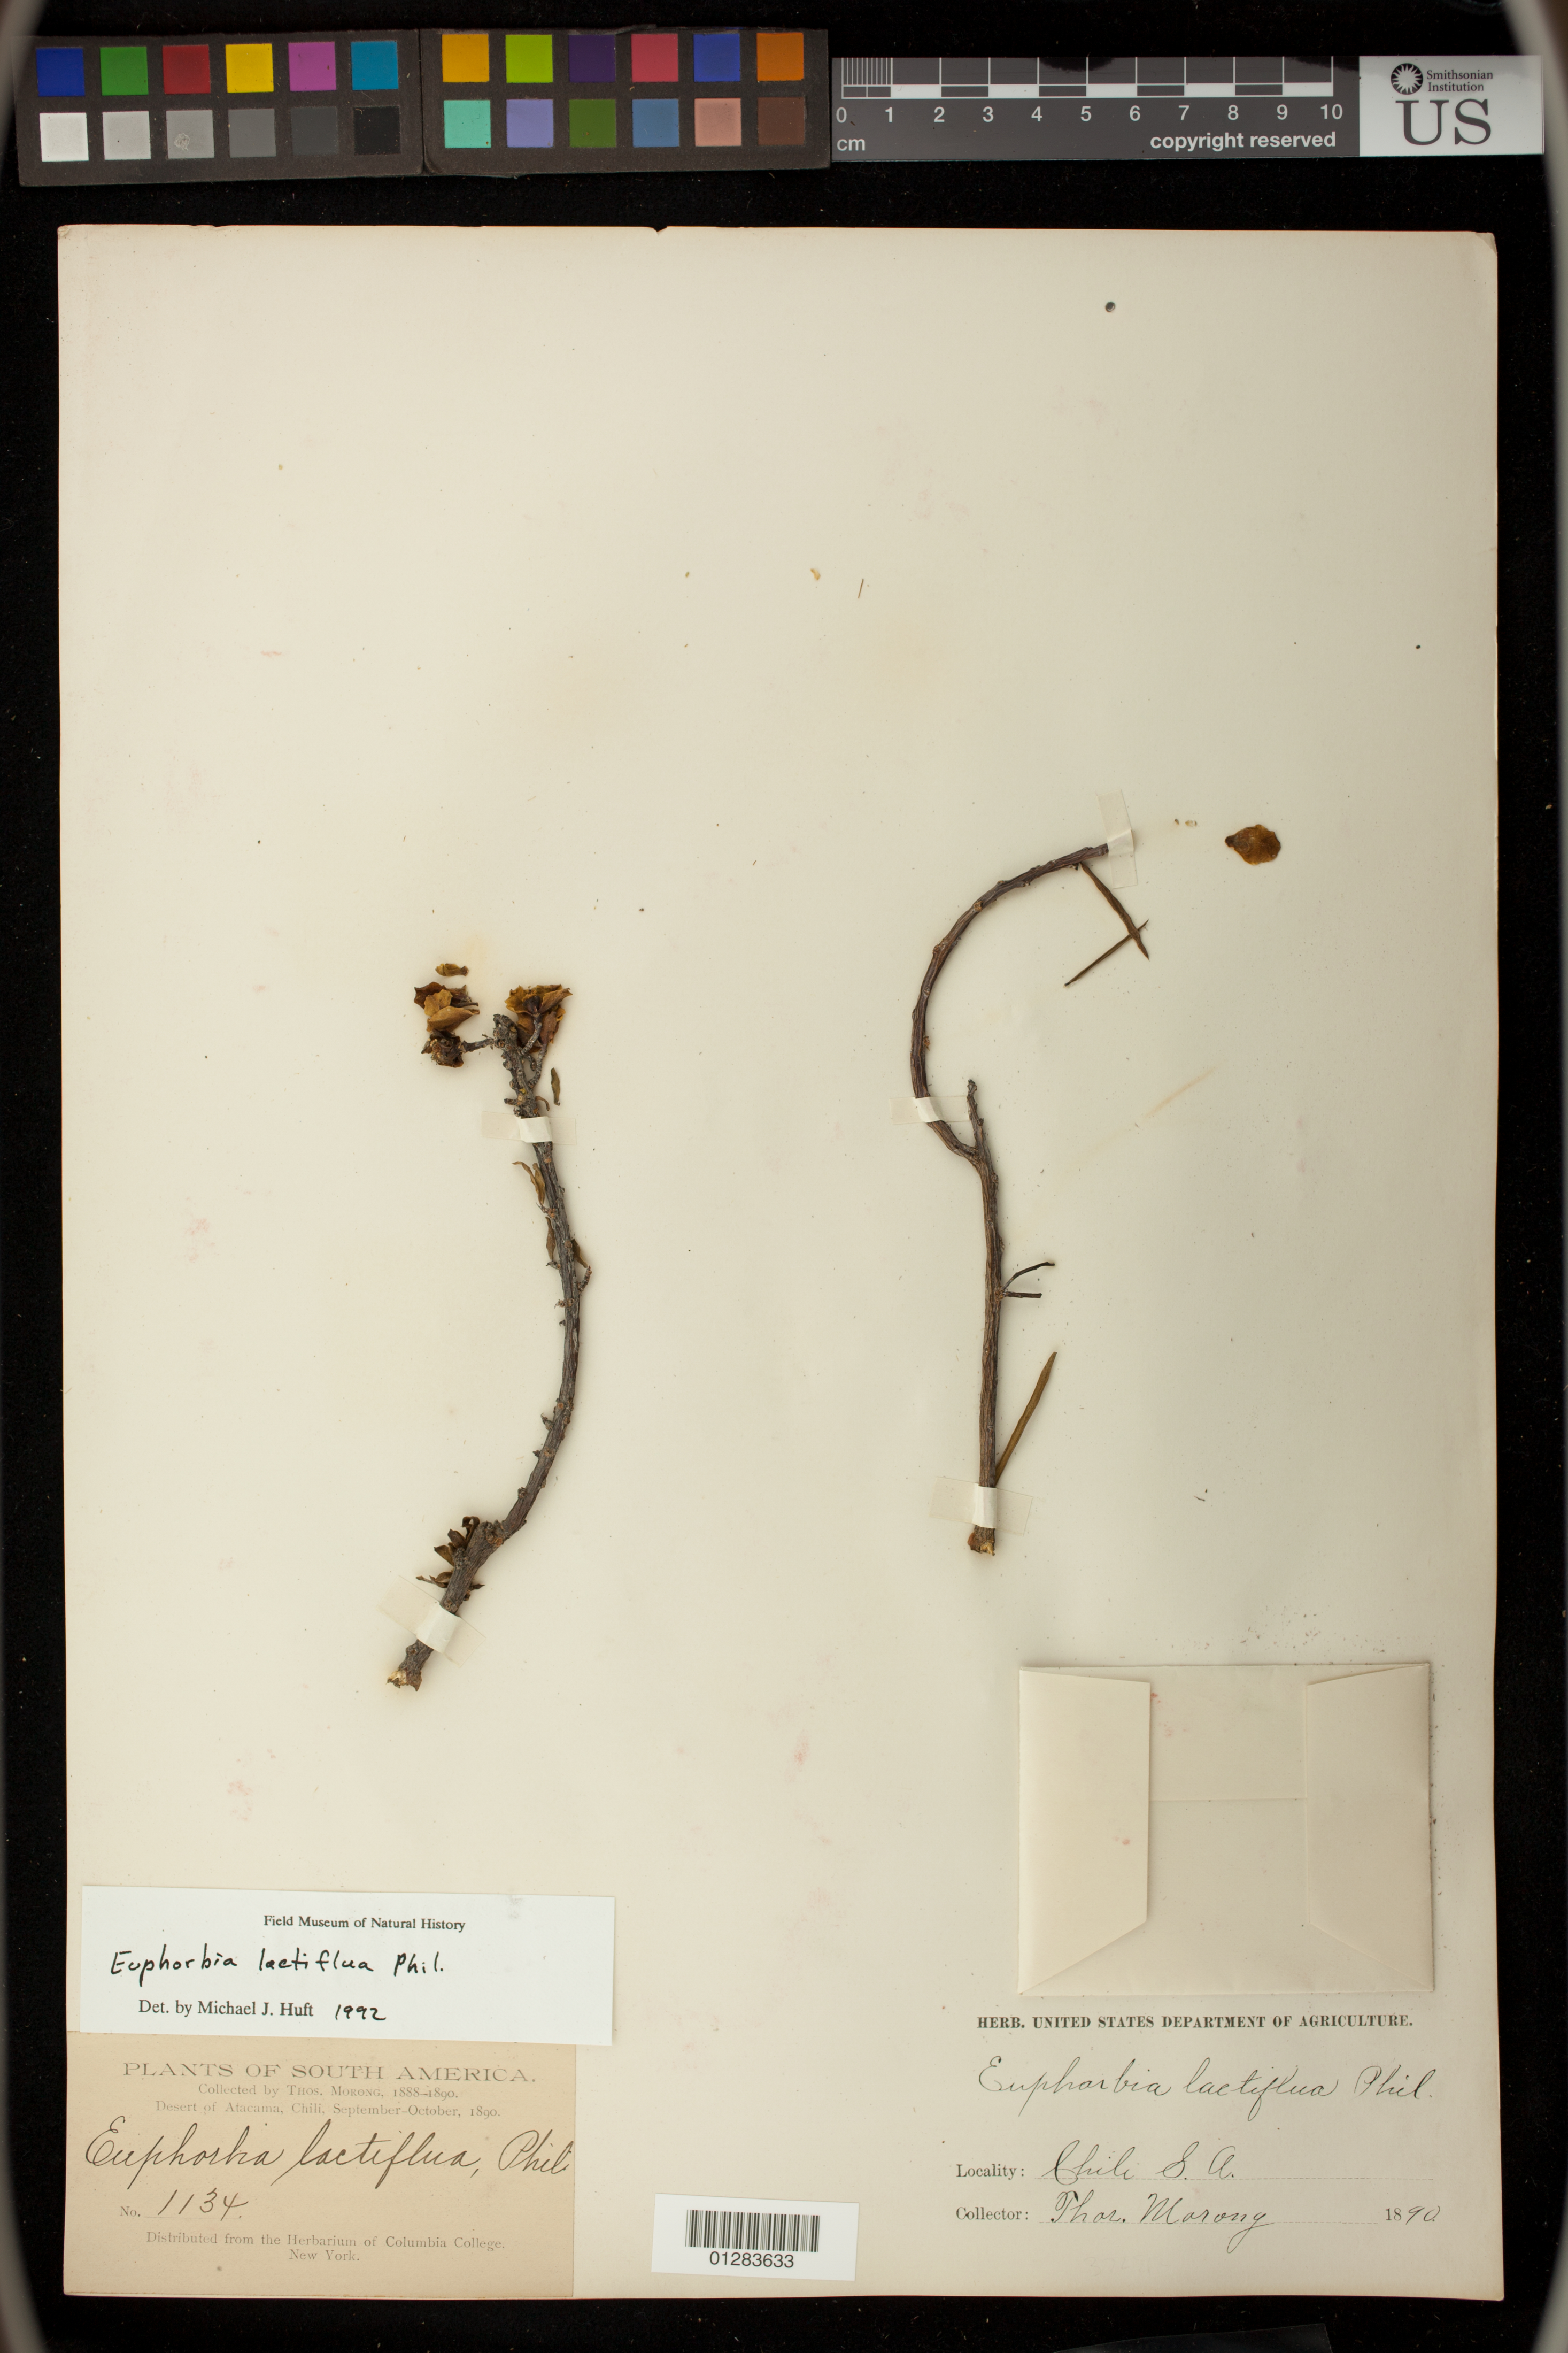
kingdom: Plantae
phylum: Tracheophyta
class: Magnoliopsida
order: Malpighiales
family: Euphorbiaceae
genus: Euphorbia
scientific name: Euphorbia lactiflua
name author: Phil.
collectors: ex herb. T. Morong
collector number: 1134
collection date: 1890-09/1890-10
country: Chile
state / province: Atacama (III)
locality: Desert of Atacama